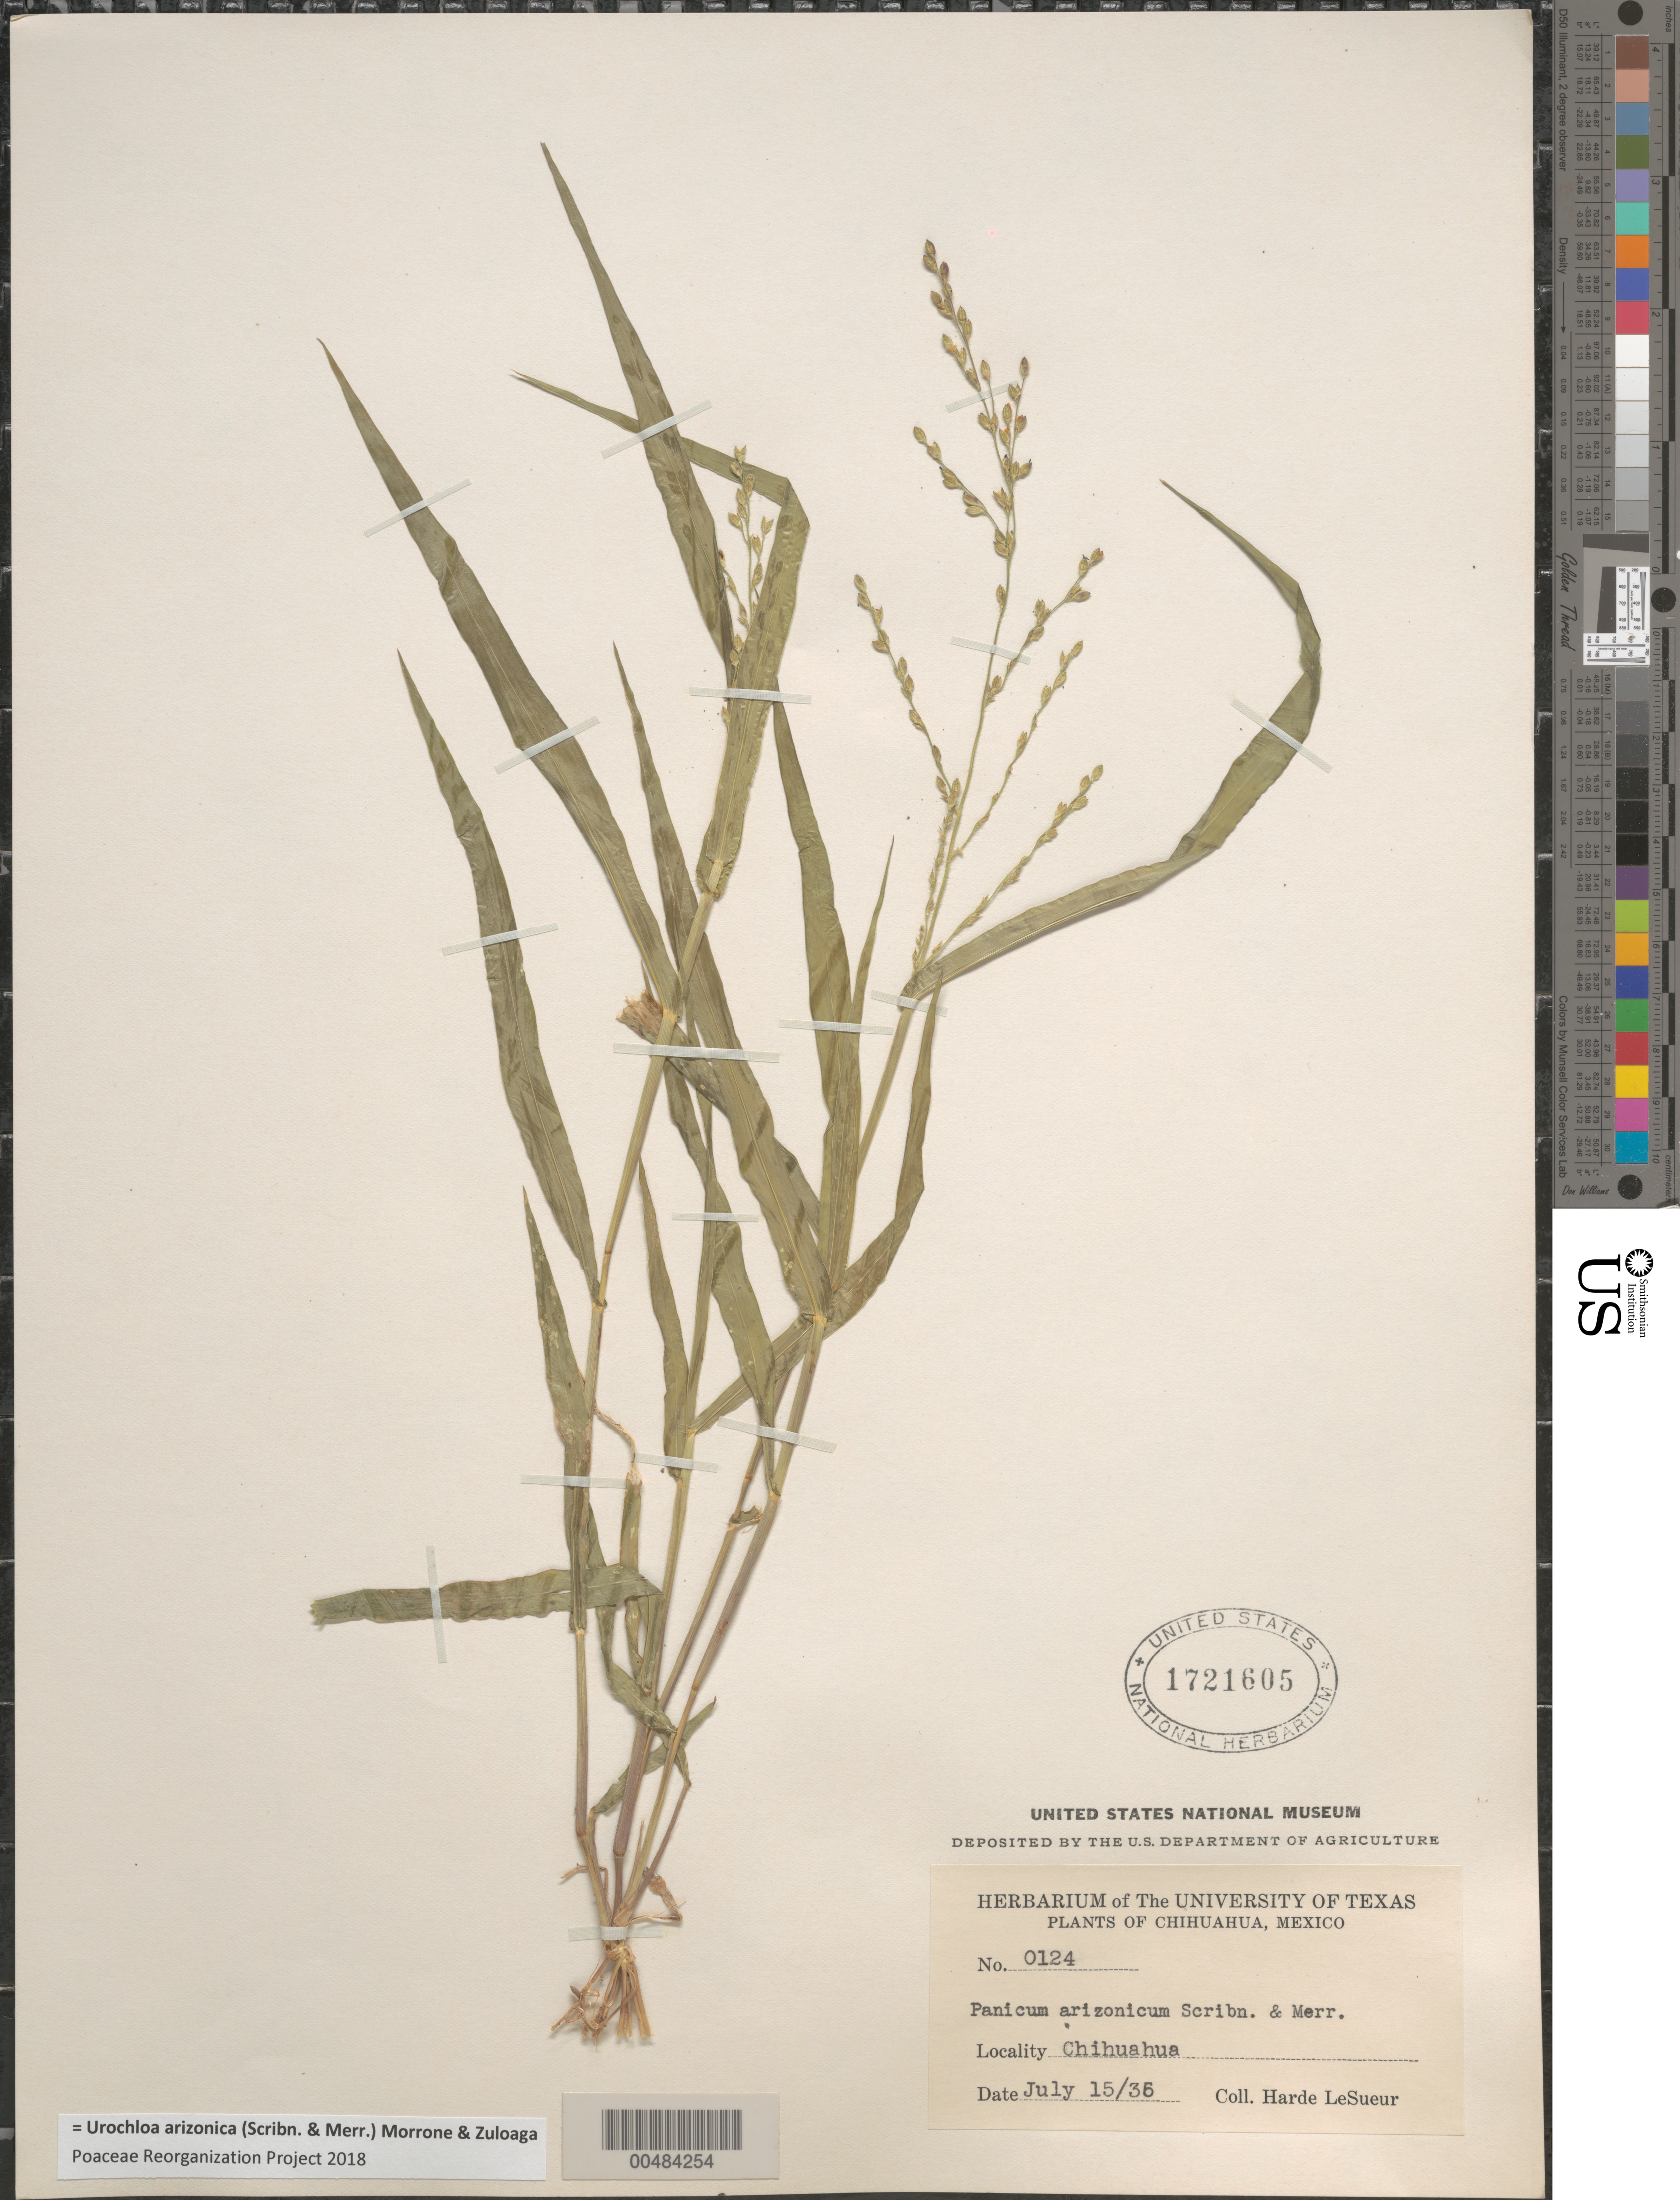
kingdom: Plantae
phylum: Tracheophyta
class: Liliopsida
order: Poales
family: Poaceae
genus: Brachiaria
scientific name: Brachiaria arizonicum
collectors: D. H. LeSueur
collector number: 0124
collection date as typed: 15 Jul 1936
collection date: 1936-07-15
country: Mexico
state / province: Chihuahua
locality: Chihuahua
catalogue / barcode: US 1721605